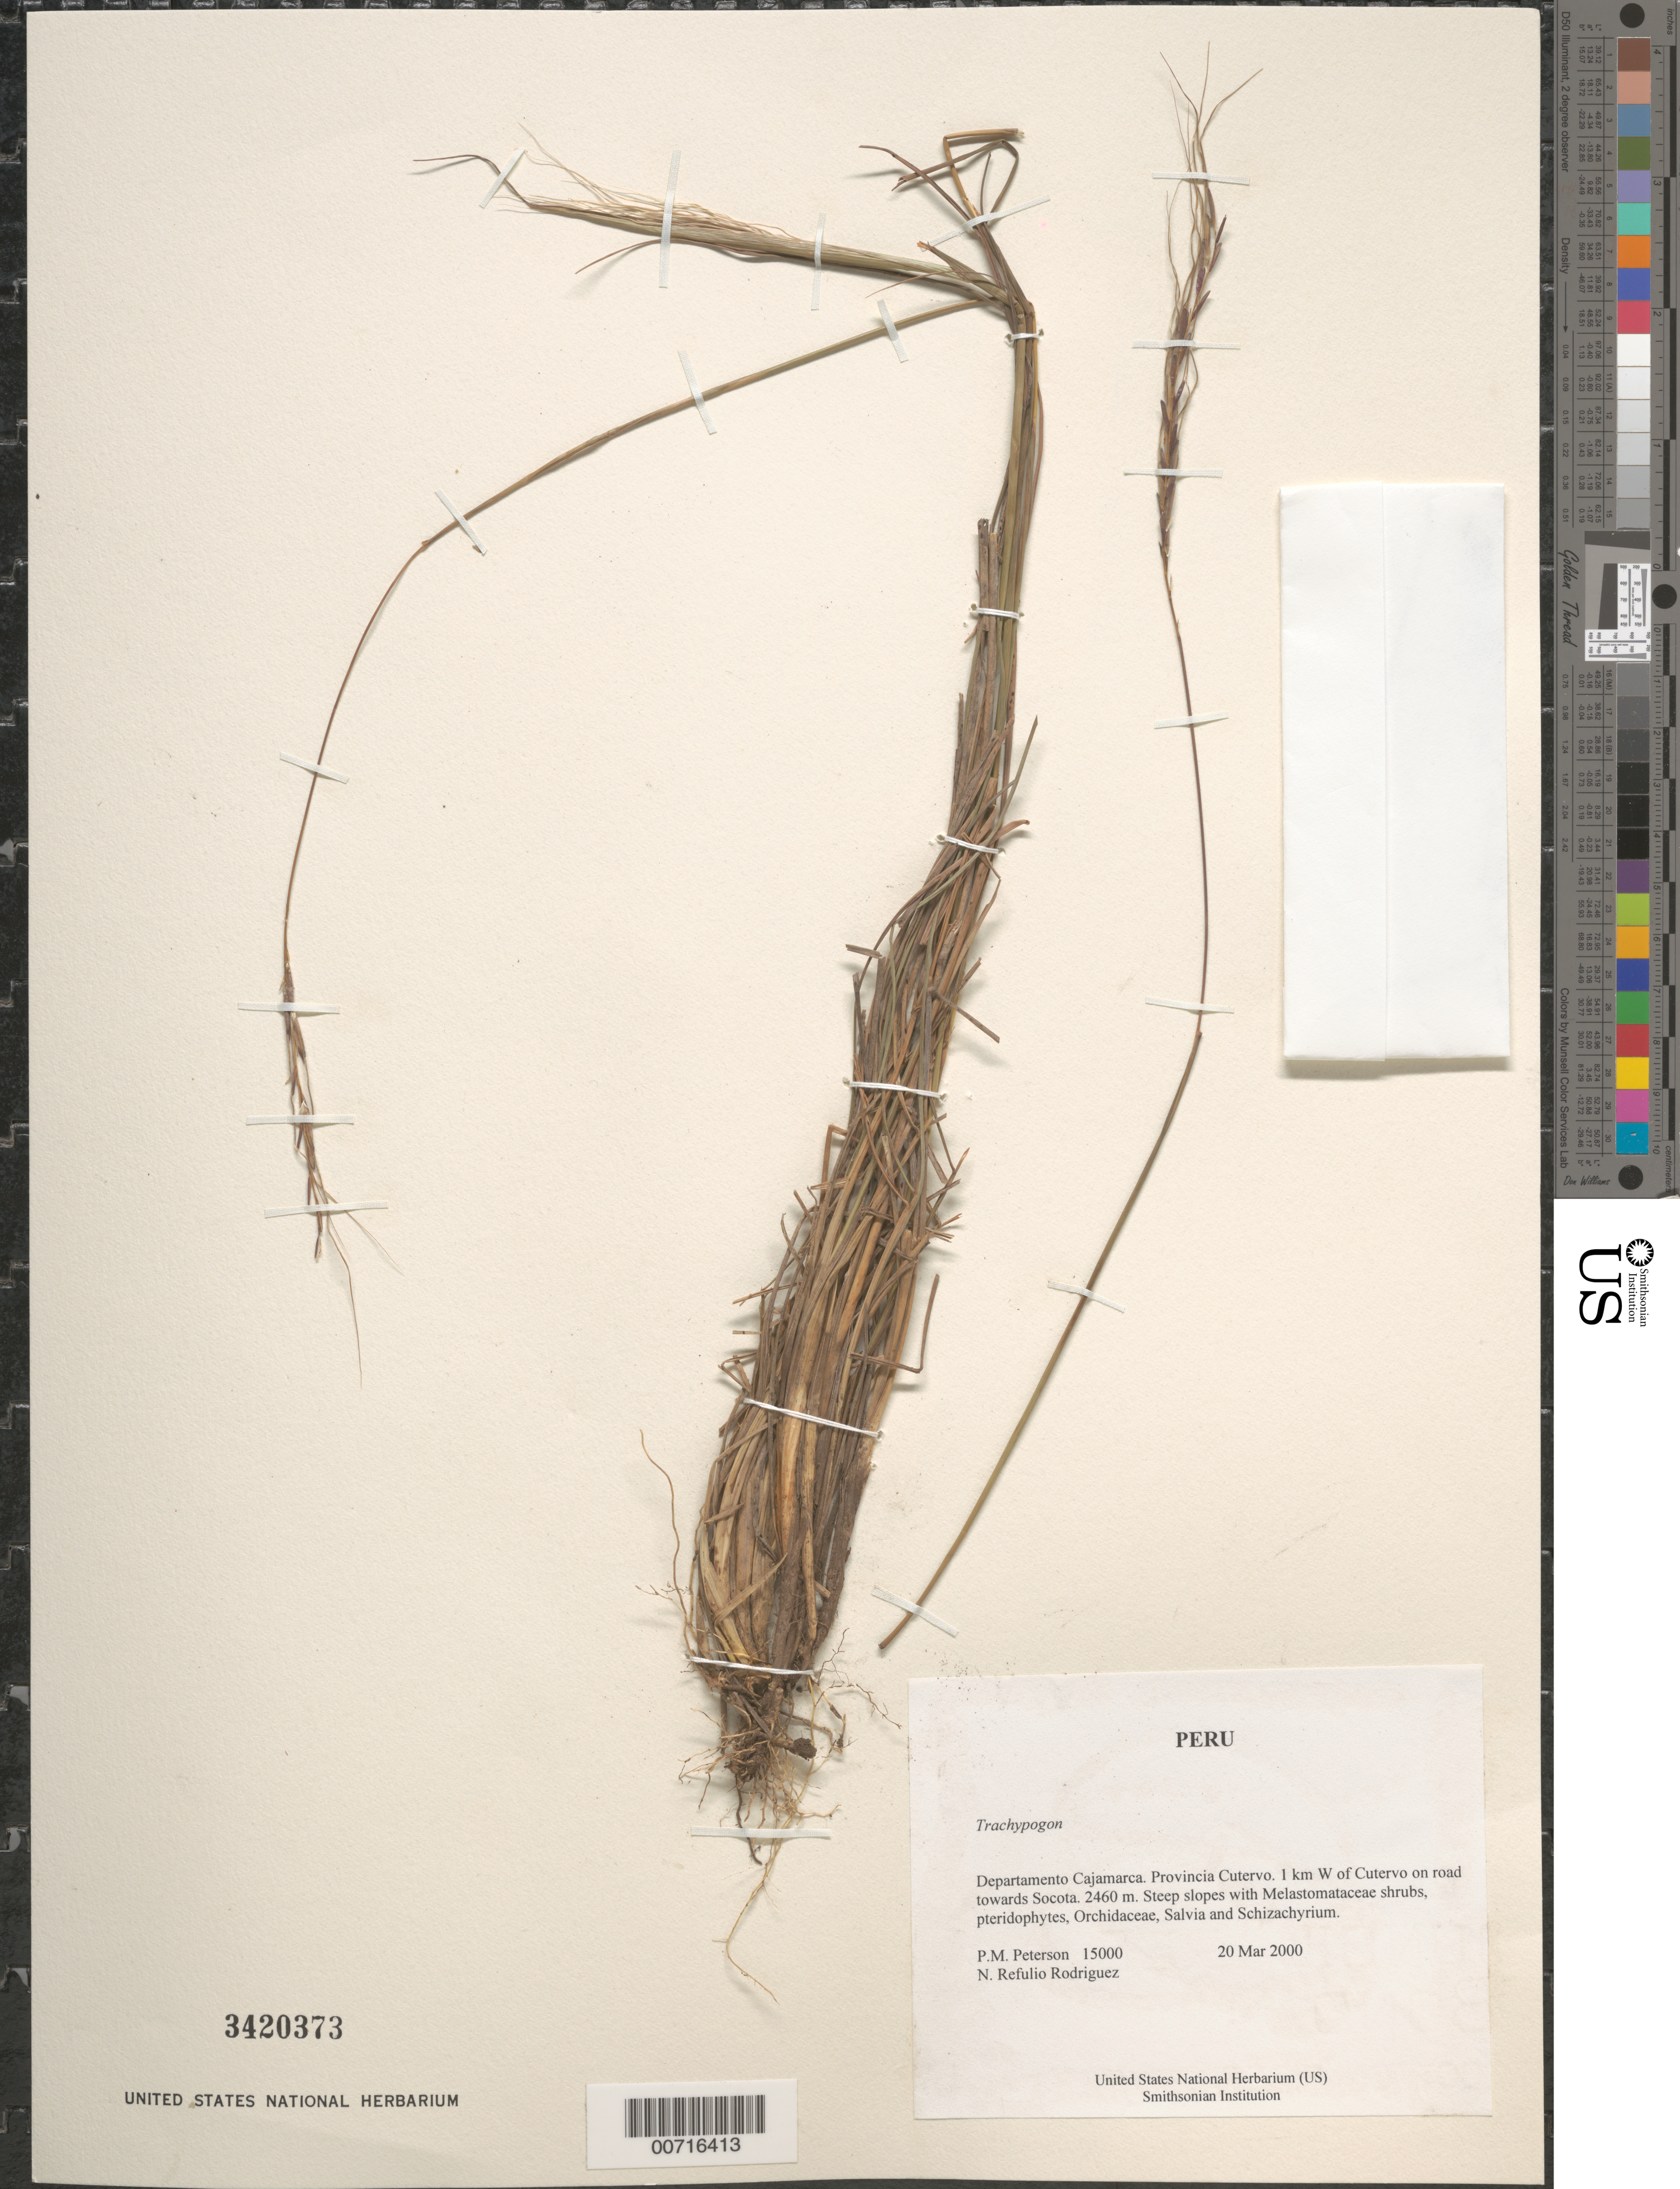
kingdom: Plantae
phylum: Tracheophyta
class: Liliopsida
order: Poales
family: Poaceae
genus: Trachypogon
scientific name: Trachypogon sp.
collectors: P. M. Peterson & N. Refulio-Rodríguez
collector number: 15000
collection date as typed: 20 Mar 2000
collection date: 2000-03-20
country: Peru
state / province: Cajamarca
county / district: Cutervo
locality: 1 km W of Cutervo on road towards Socota.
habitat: Steep slopes with Melastomataceae shrubs, pteridophytes, Orchidaceae, Salvia and Schizachyrium.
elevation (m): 2460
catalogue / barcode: US 3420373